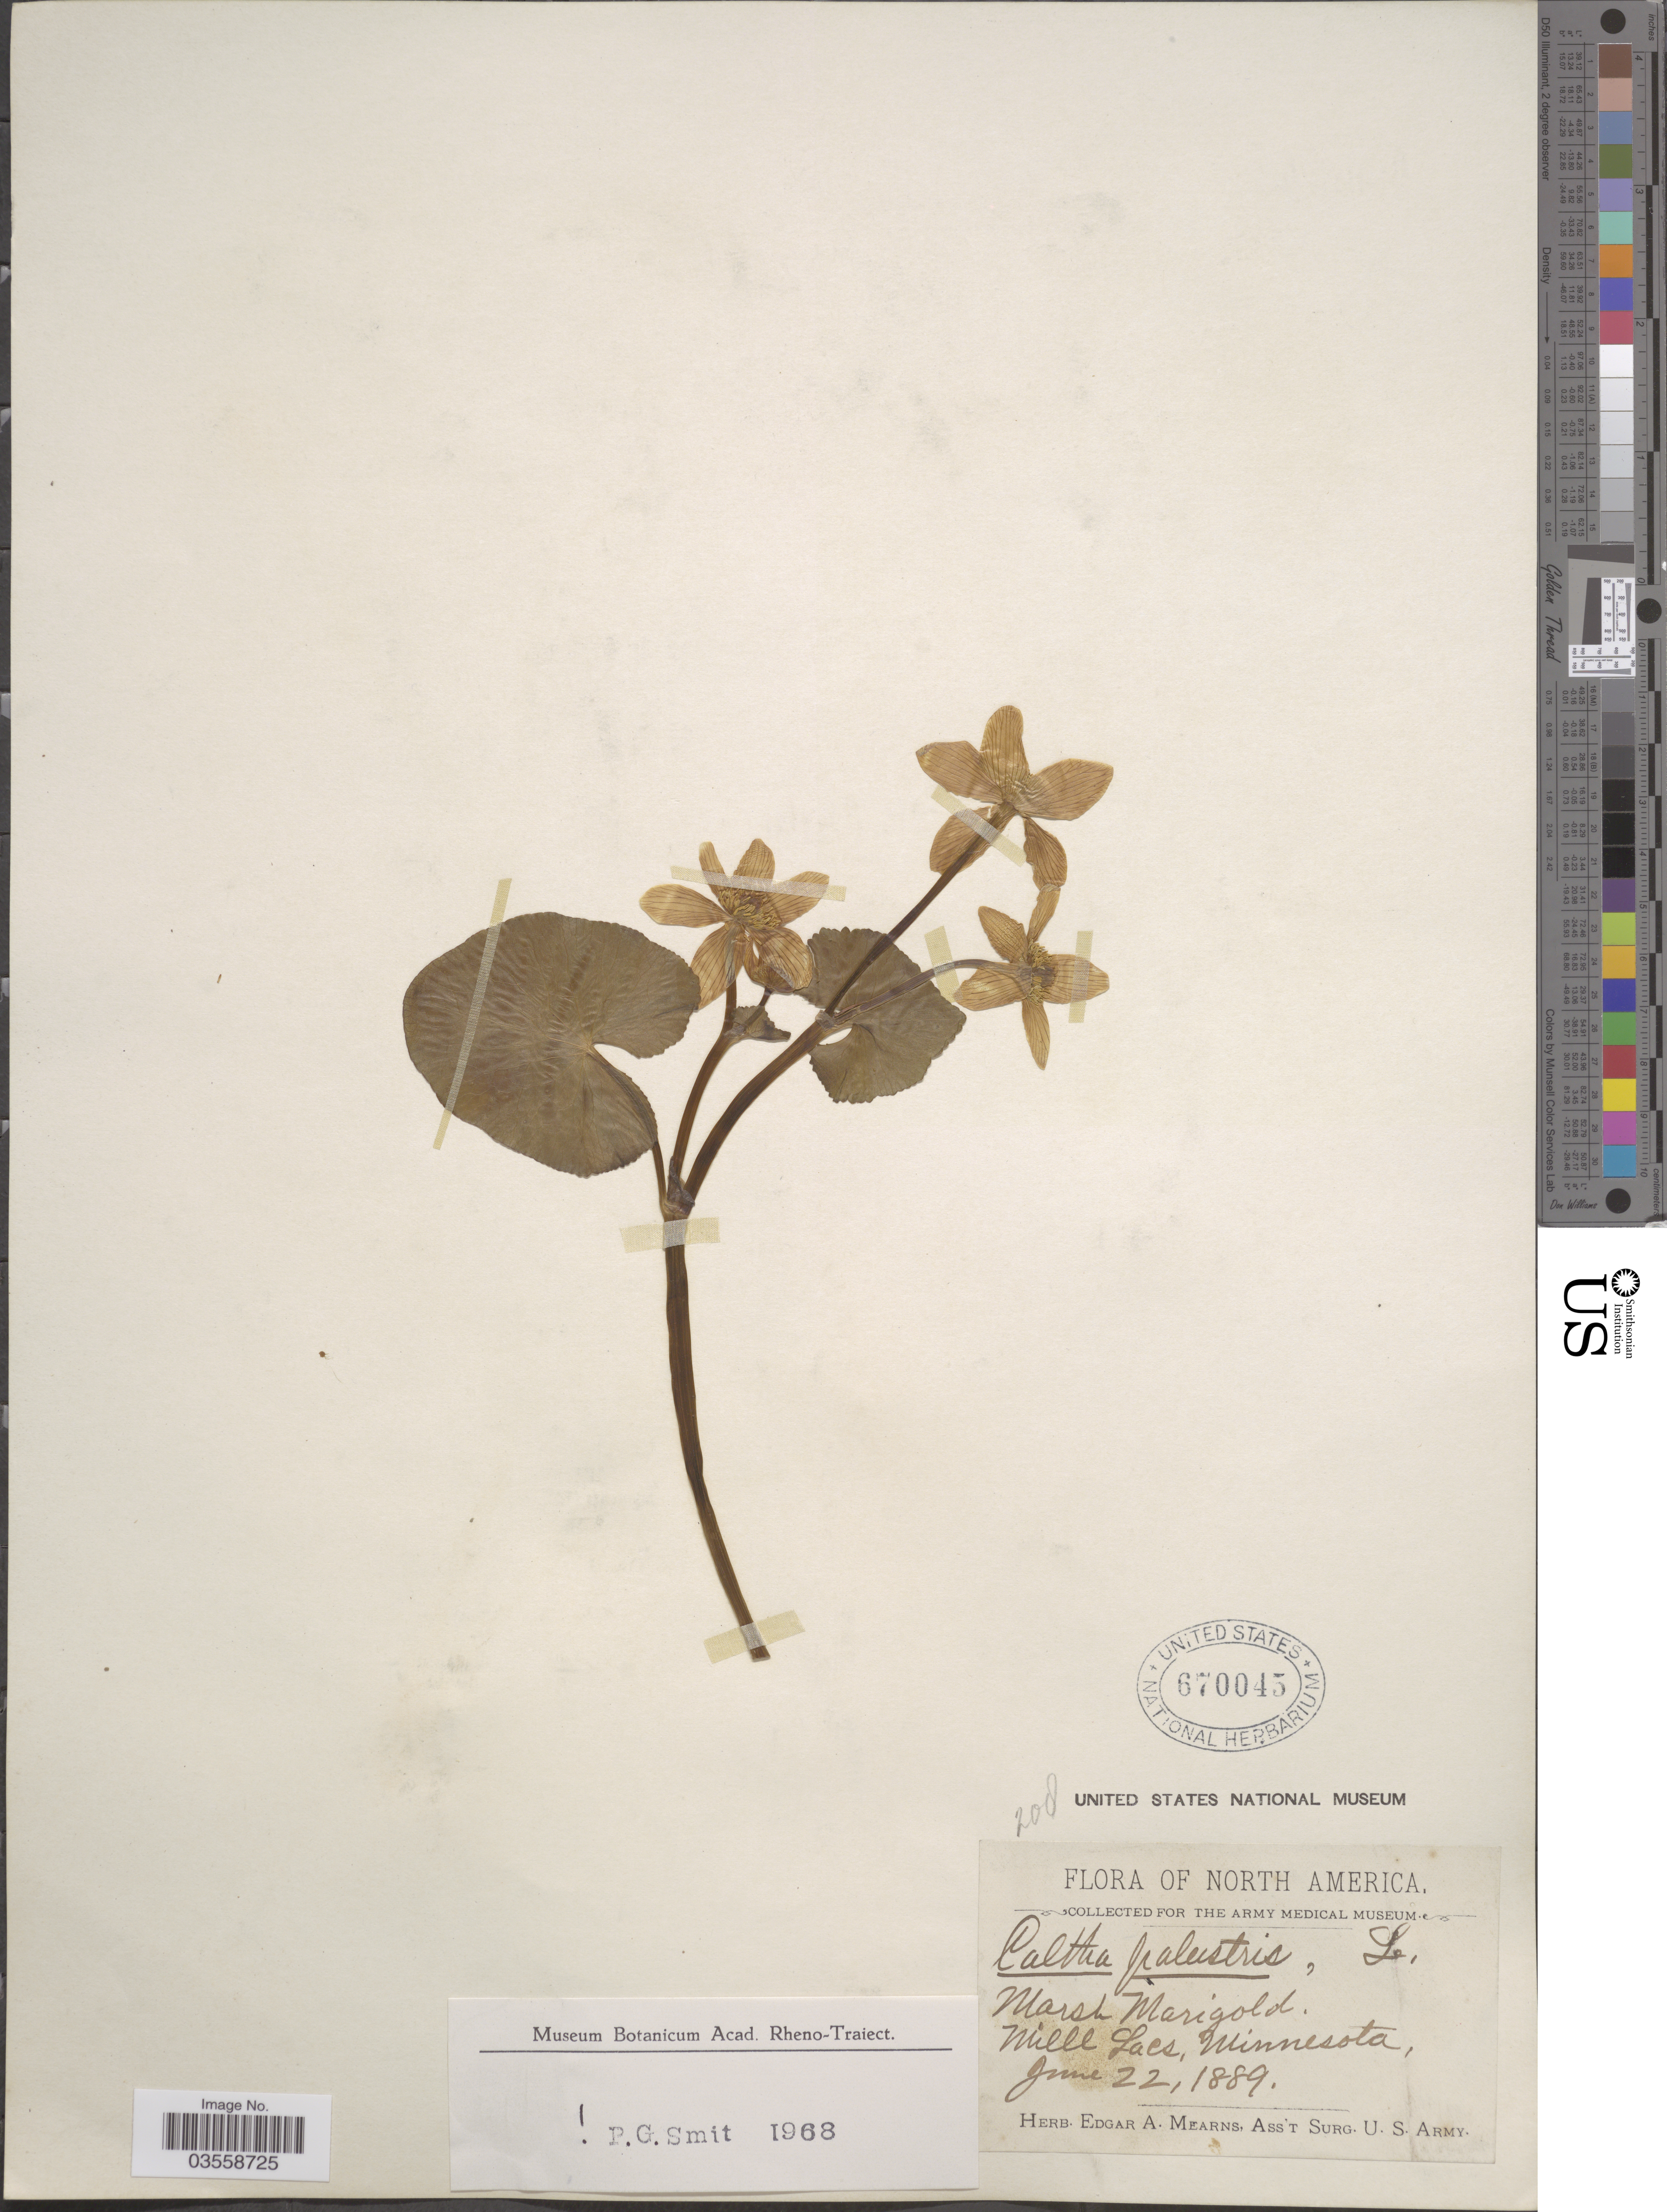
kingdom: Plantae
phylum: Tracheophyta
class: Magnoliopsida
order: Ranunculales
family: Ranunculaceae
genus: Caltha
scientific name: Caltha palustris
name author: L.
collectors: ex herb. Edgar A. Mearns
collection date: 1889-06-22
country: United States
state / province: Minnesota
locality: Marigold [unsure placement] Mill Lacs.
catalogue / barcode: US 670045